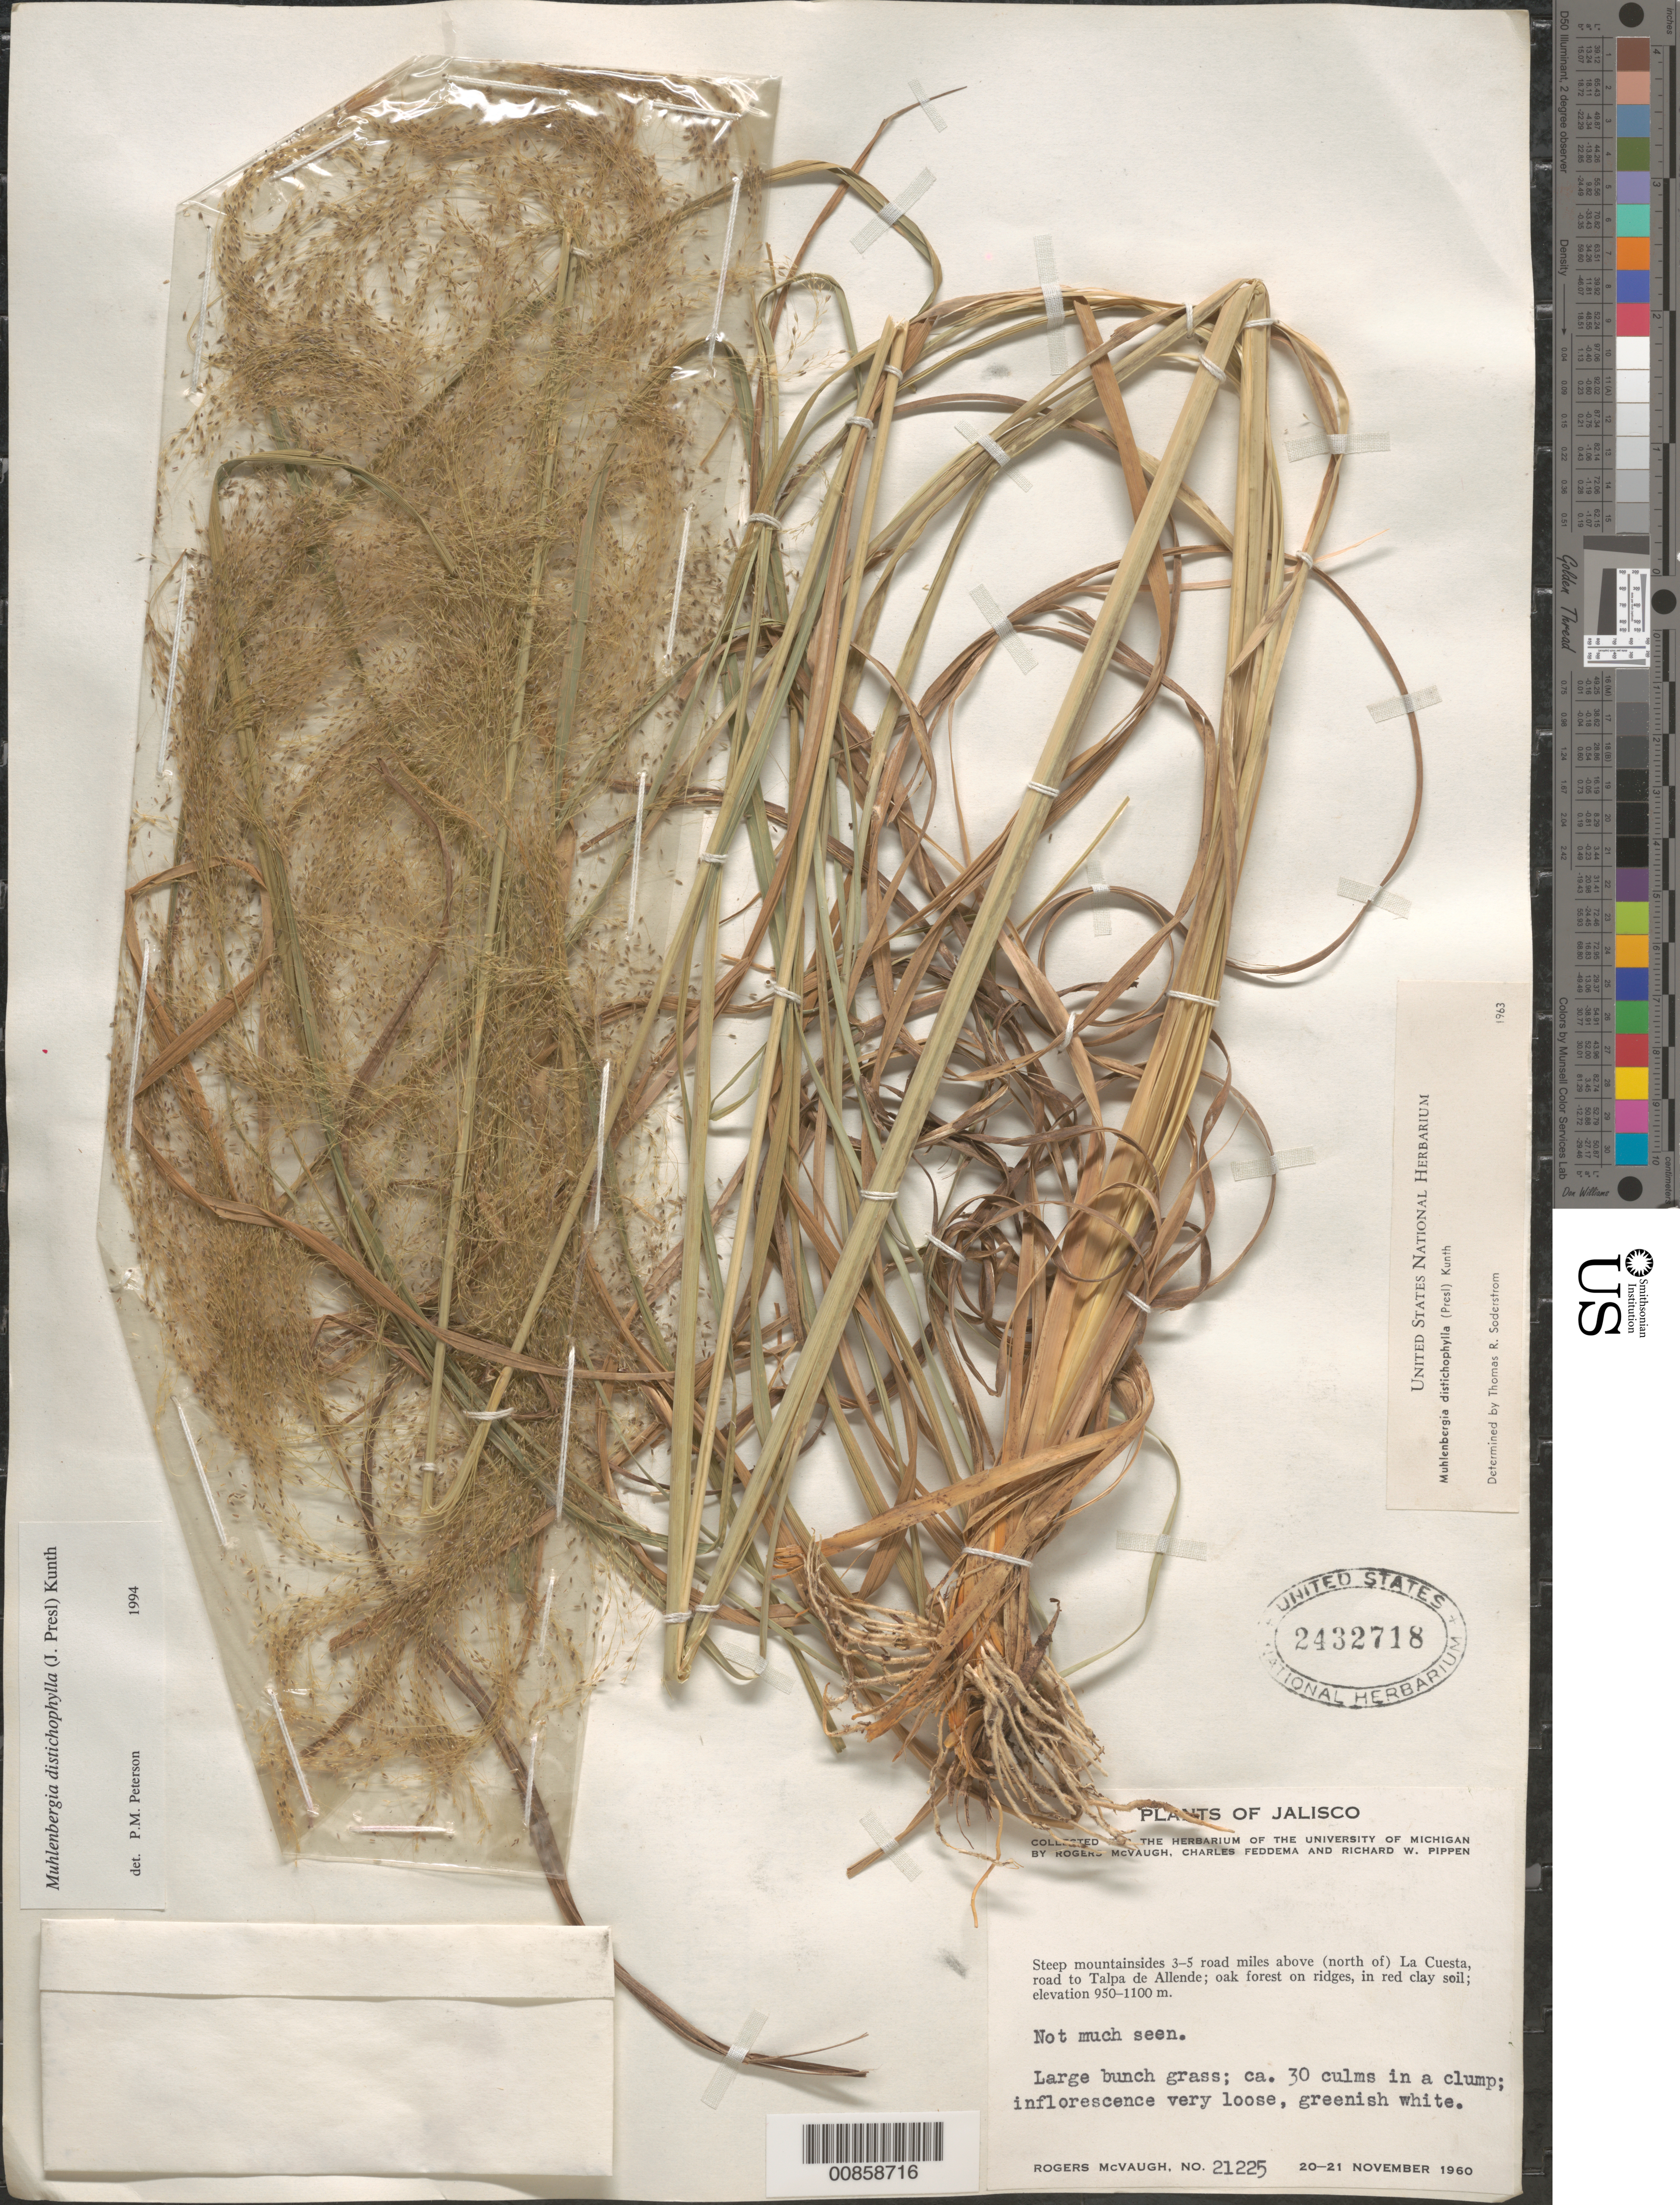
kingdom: Plantae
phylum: Tracheophyta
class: Liliopsida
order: Poales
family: Poaceae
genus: Muhlenbergia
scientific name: Muhlenbergia distichophylla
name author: (J. Presl) Kunth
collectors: R. McVaugh, C. Feddema & R. W. Pippen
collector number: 21225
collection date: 1960-11-20/1960-11-21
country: Mexico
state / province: Jalisco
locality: Steep mountainsides 3-5 road miles above (north of) La Cuesta, road to Talpa de Allende.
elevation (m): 950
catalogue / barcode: US 2432718